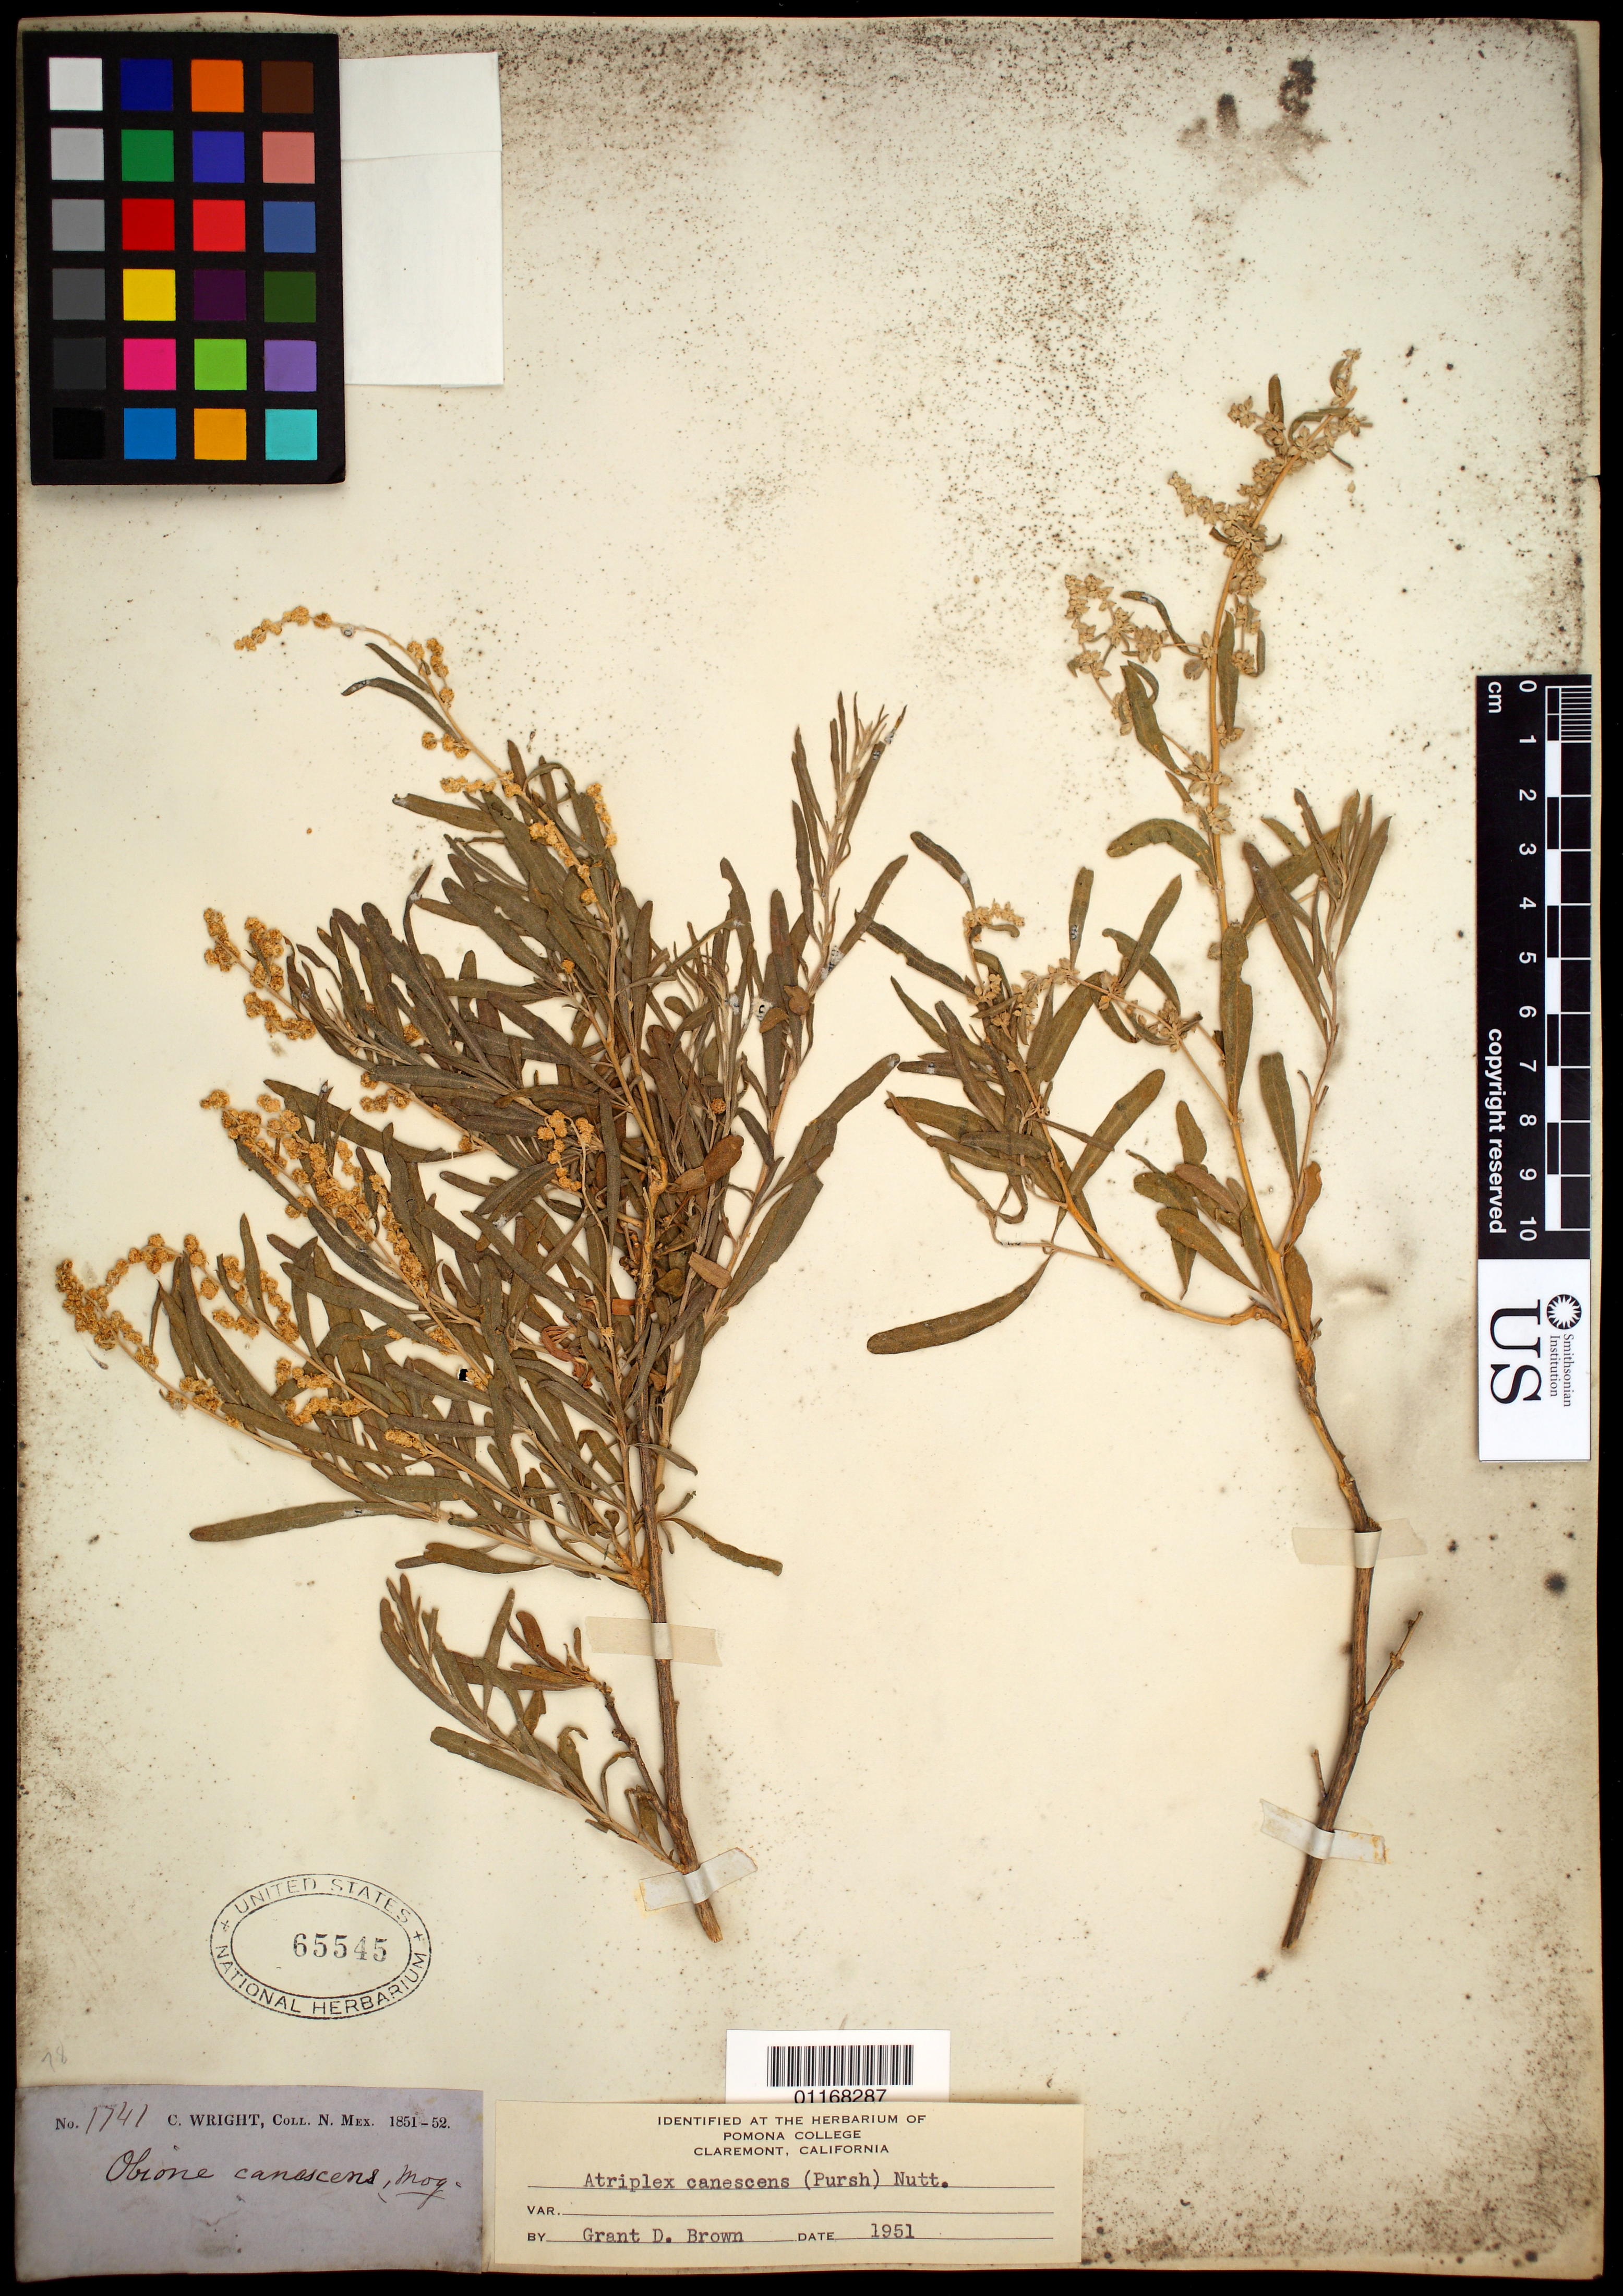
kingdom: Plantae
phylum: Tracheophyta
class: Magnoliopsida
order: Caryophyllales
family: Amaranthaceae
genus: Atriplex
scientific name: Atriplex canescens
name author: (Pursh) Nutt.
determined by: Brown, G. D.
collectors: C. Wright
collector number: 1741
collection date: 1851/1852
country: United States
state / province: New Mexico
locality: "N. Mex." [=northern Mexico or New Mexico? either way possibly referring to present-day Arizona or Texas]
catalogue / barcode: US 65545